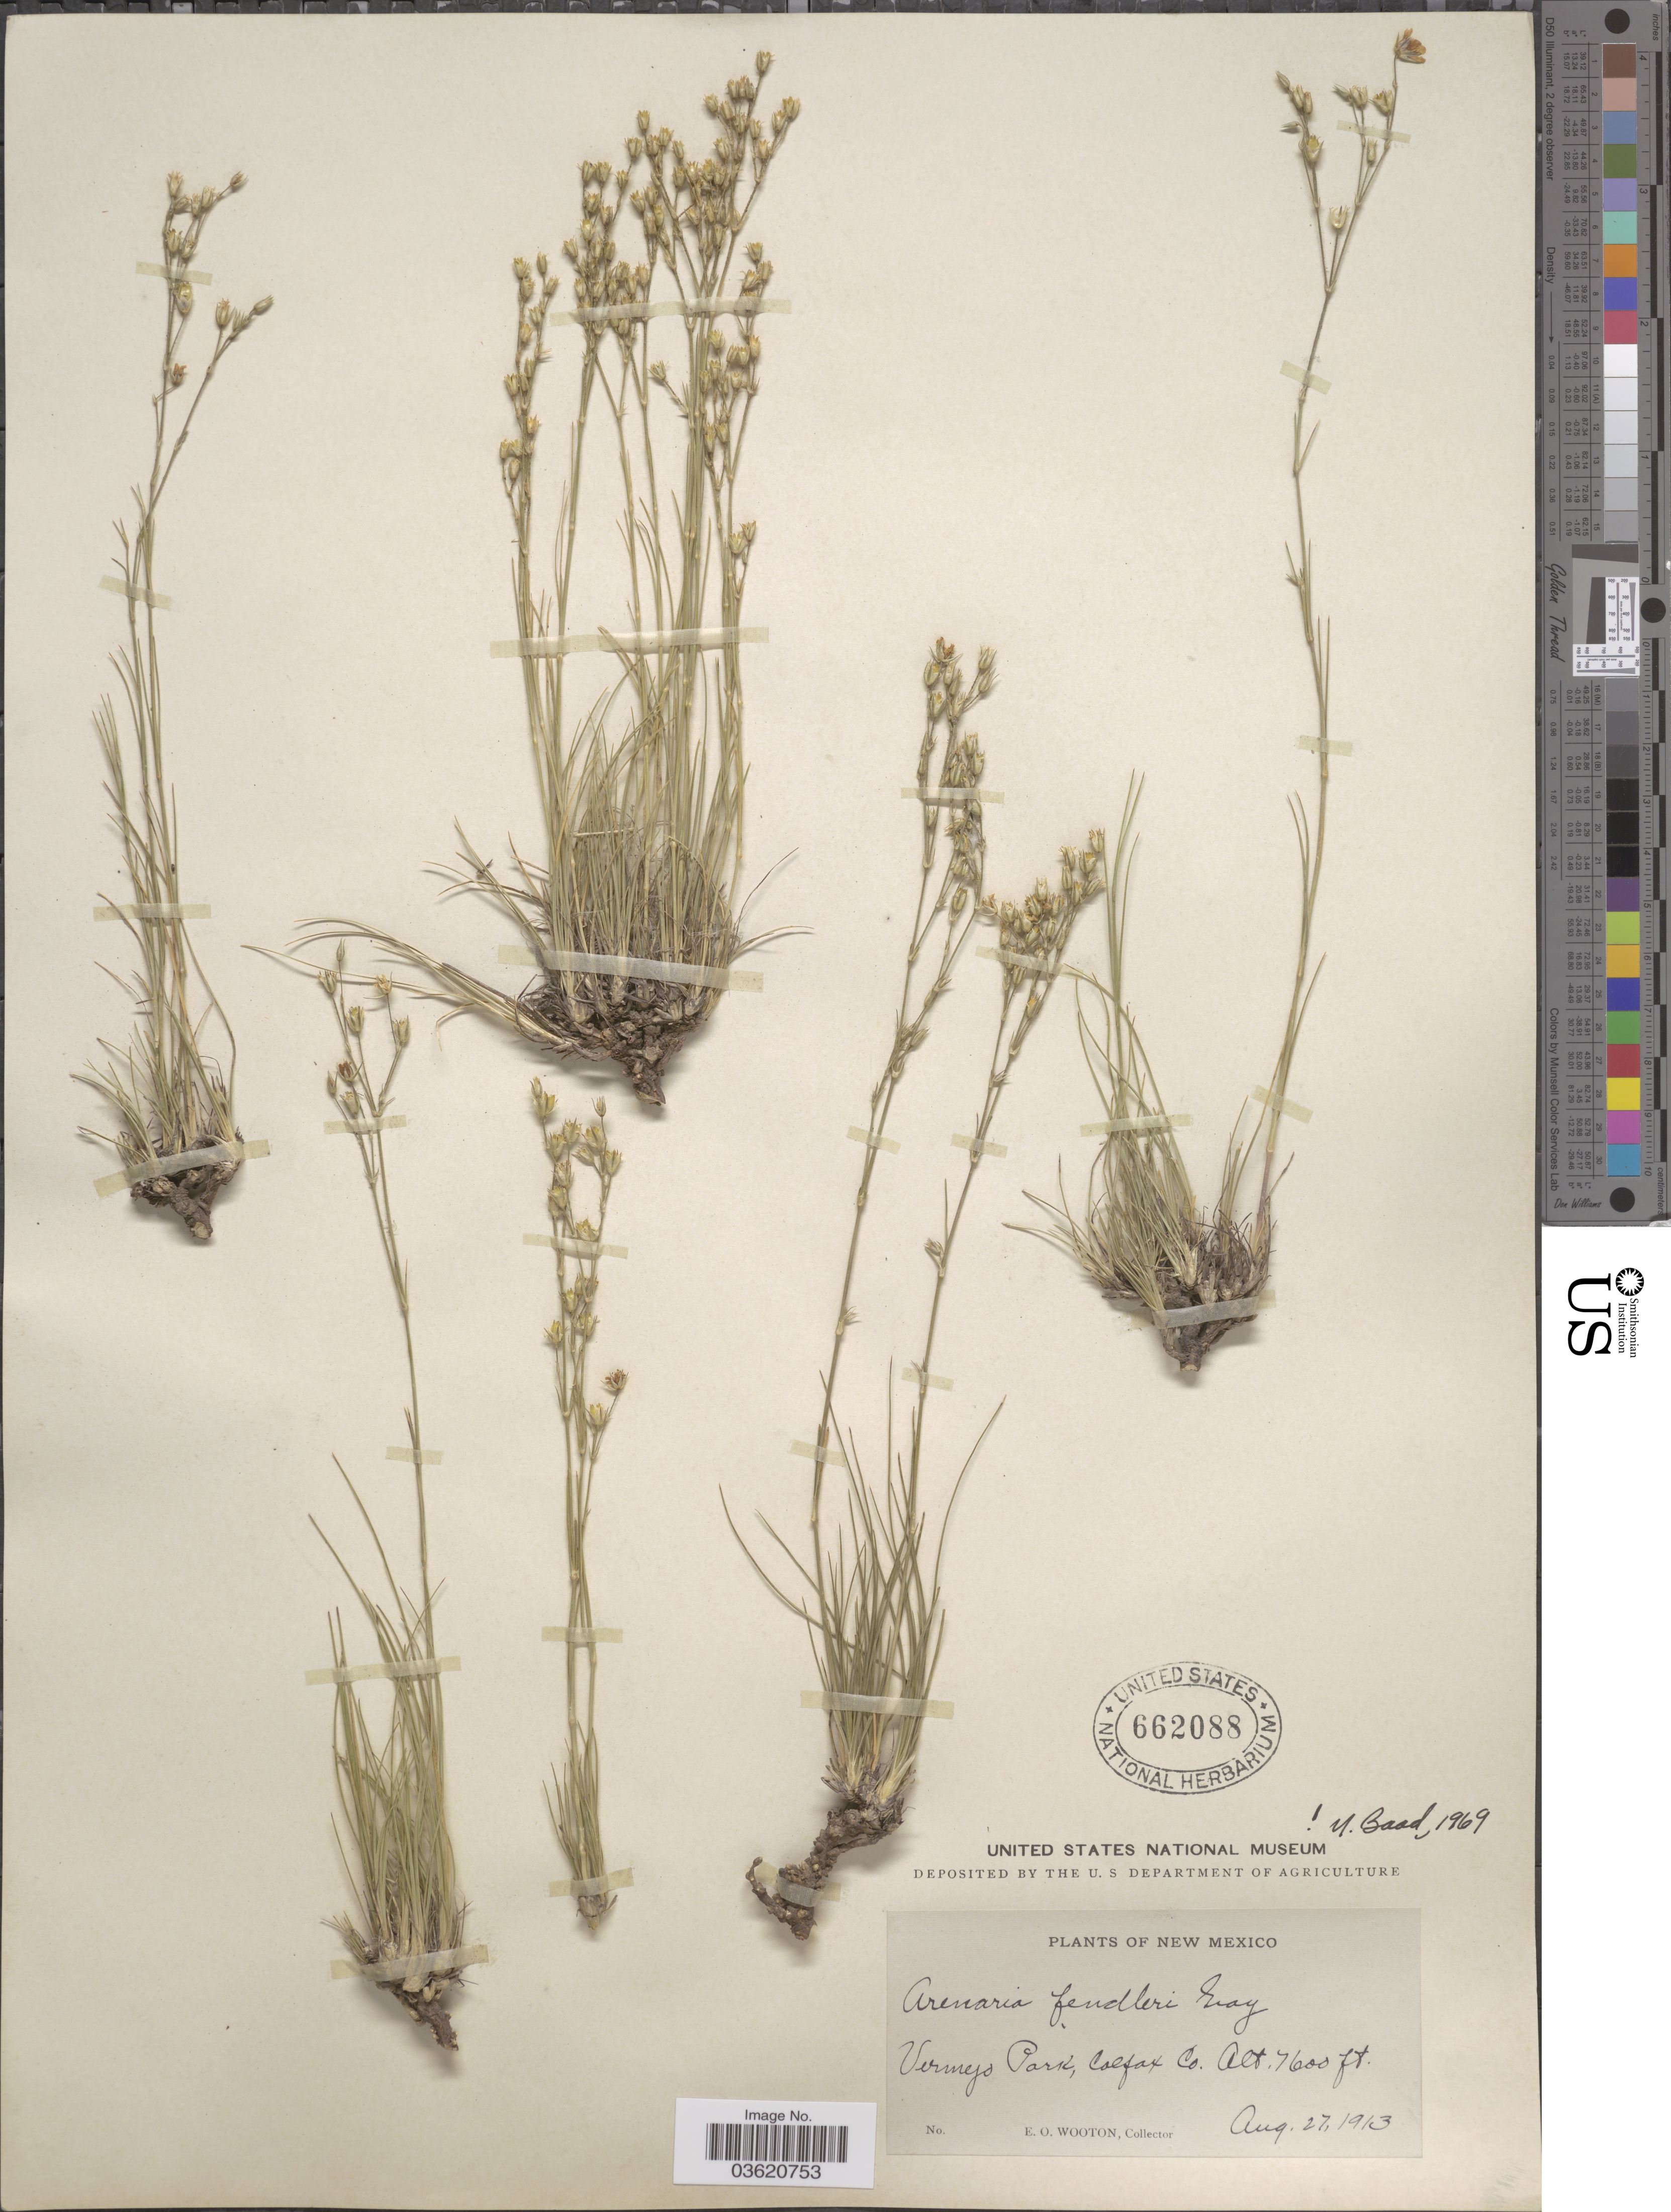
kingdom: Plantae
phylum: Tracheophyta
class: Magnoliopsida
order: Caryophyllales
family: Caryophyllaceae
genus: Eremogone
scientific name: Eremogone fendleri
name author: (A. Gray) Ikonn.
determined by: U.S. National Herbarium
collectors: E. O. Wooton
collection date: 1913-08-27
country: United States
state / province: New Mexico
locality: Vermejo Park, Colfax Co.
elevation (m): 2316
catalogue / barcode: US 662088